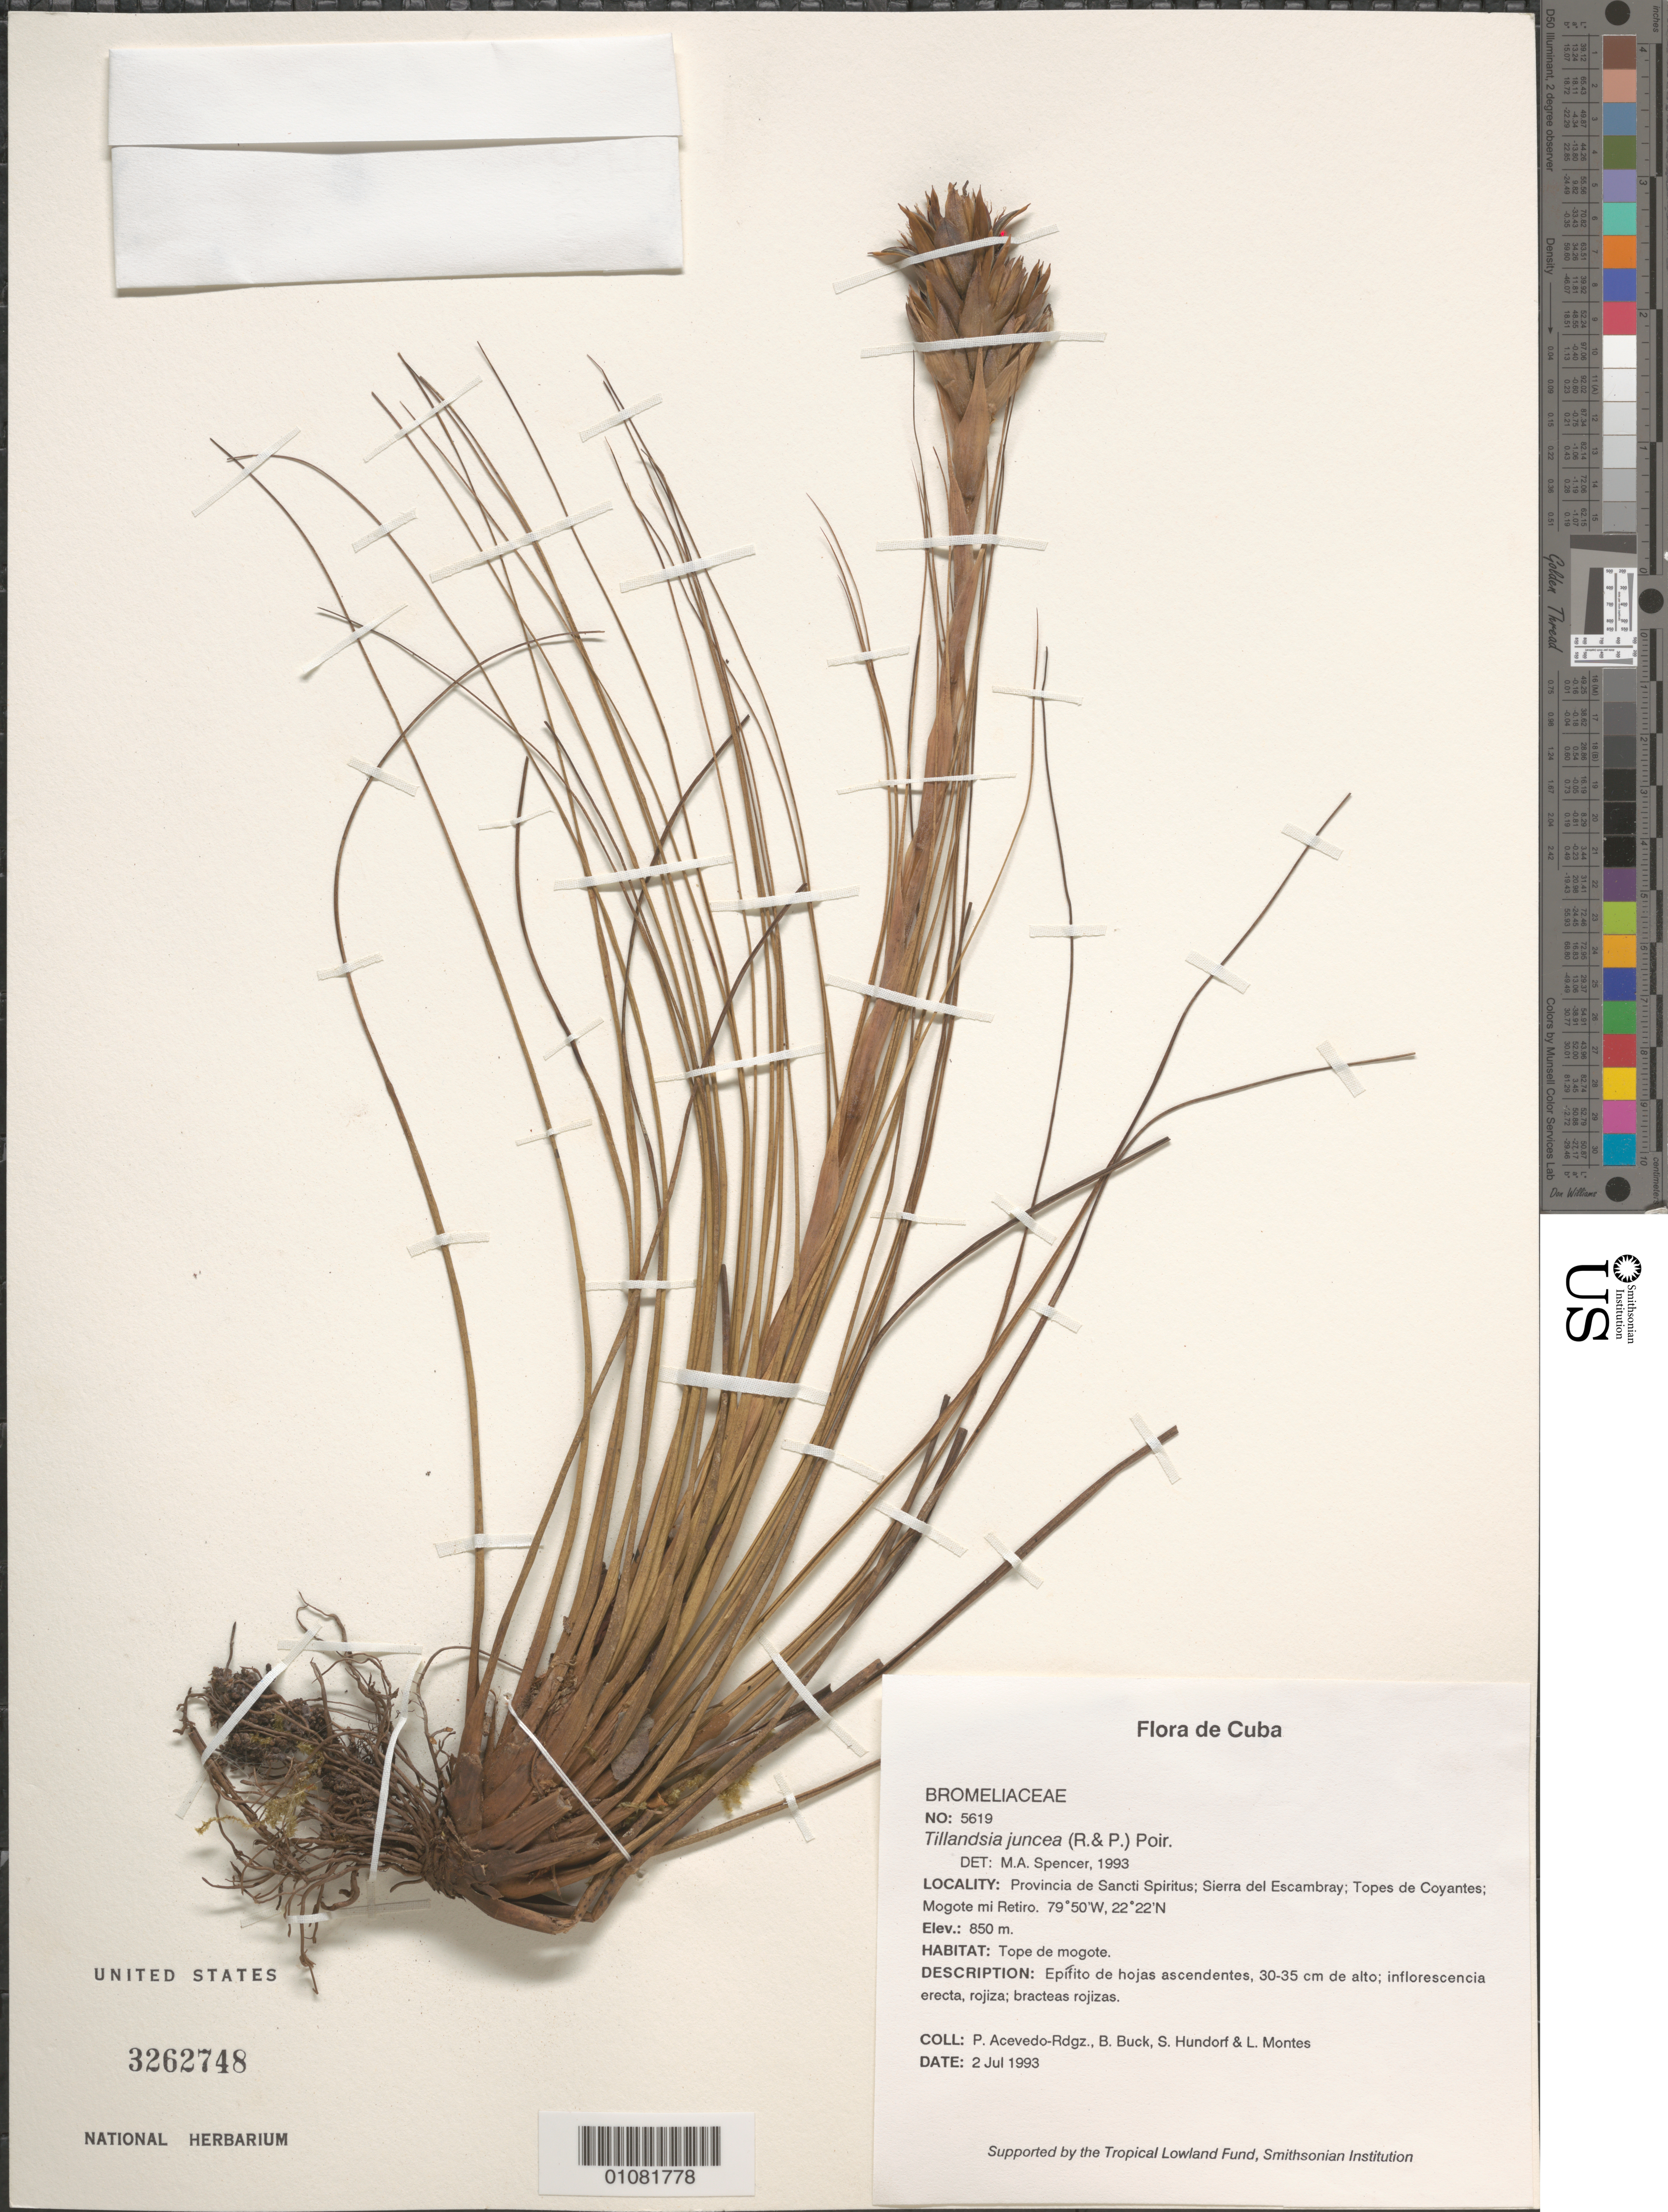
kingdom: Plantae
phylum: Tracheophyta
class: Liliopsida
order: Poales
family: Bromeliaceae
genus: Tillandsia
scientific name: Tillandsia juncea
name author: (Ruiz & Pav.) Poir.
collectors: P. Acevedo-Rodr., B. Buck, S. Hundorf & L. Montes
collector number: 5619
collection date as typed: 02 Jul 1993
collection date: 1993-07-02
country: Cuba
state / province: Sancti Spiritus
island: Cuba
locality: Sierra del Escambray; Topes de Coyantes; Mogote mi Retiro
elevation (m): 850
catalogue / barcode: US 3262748